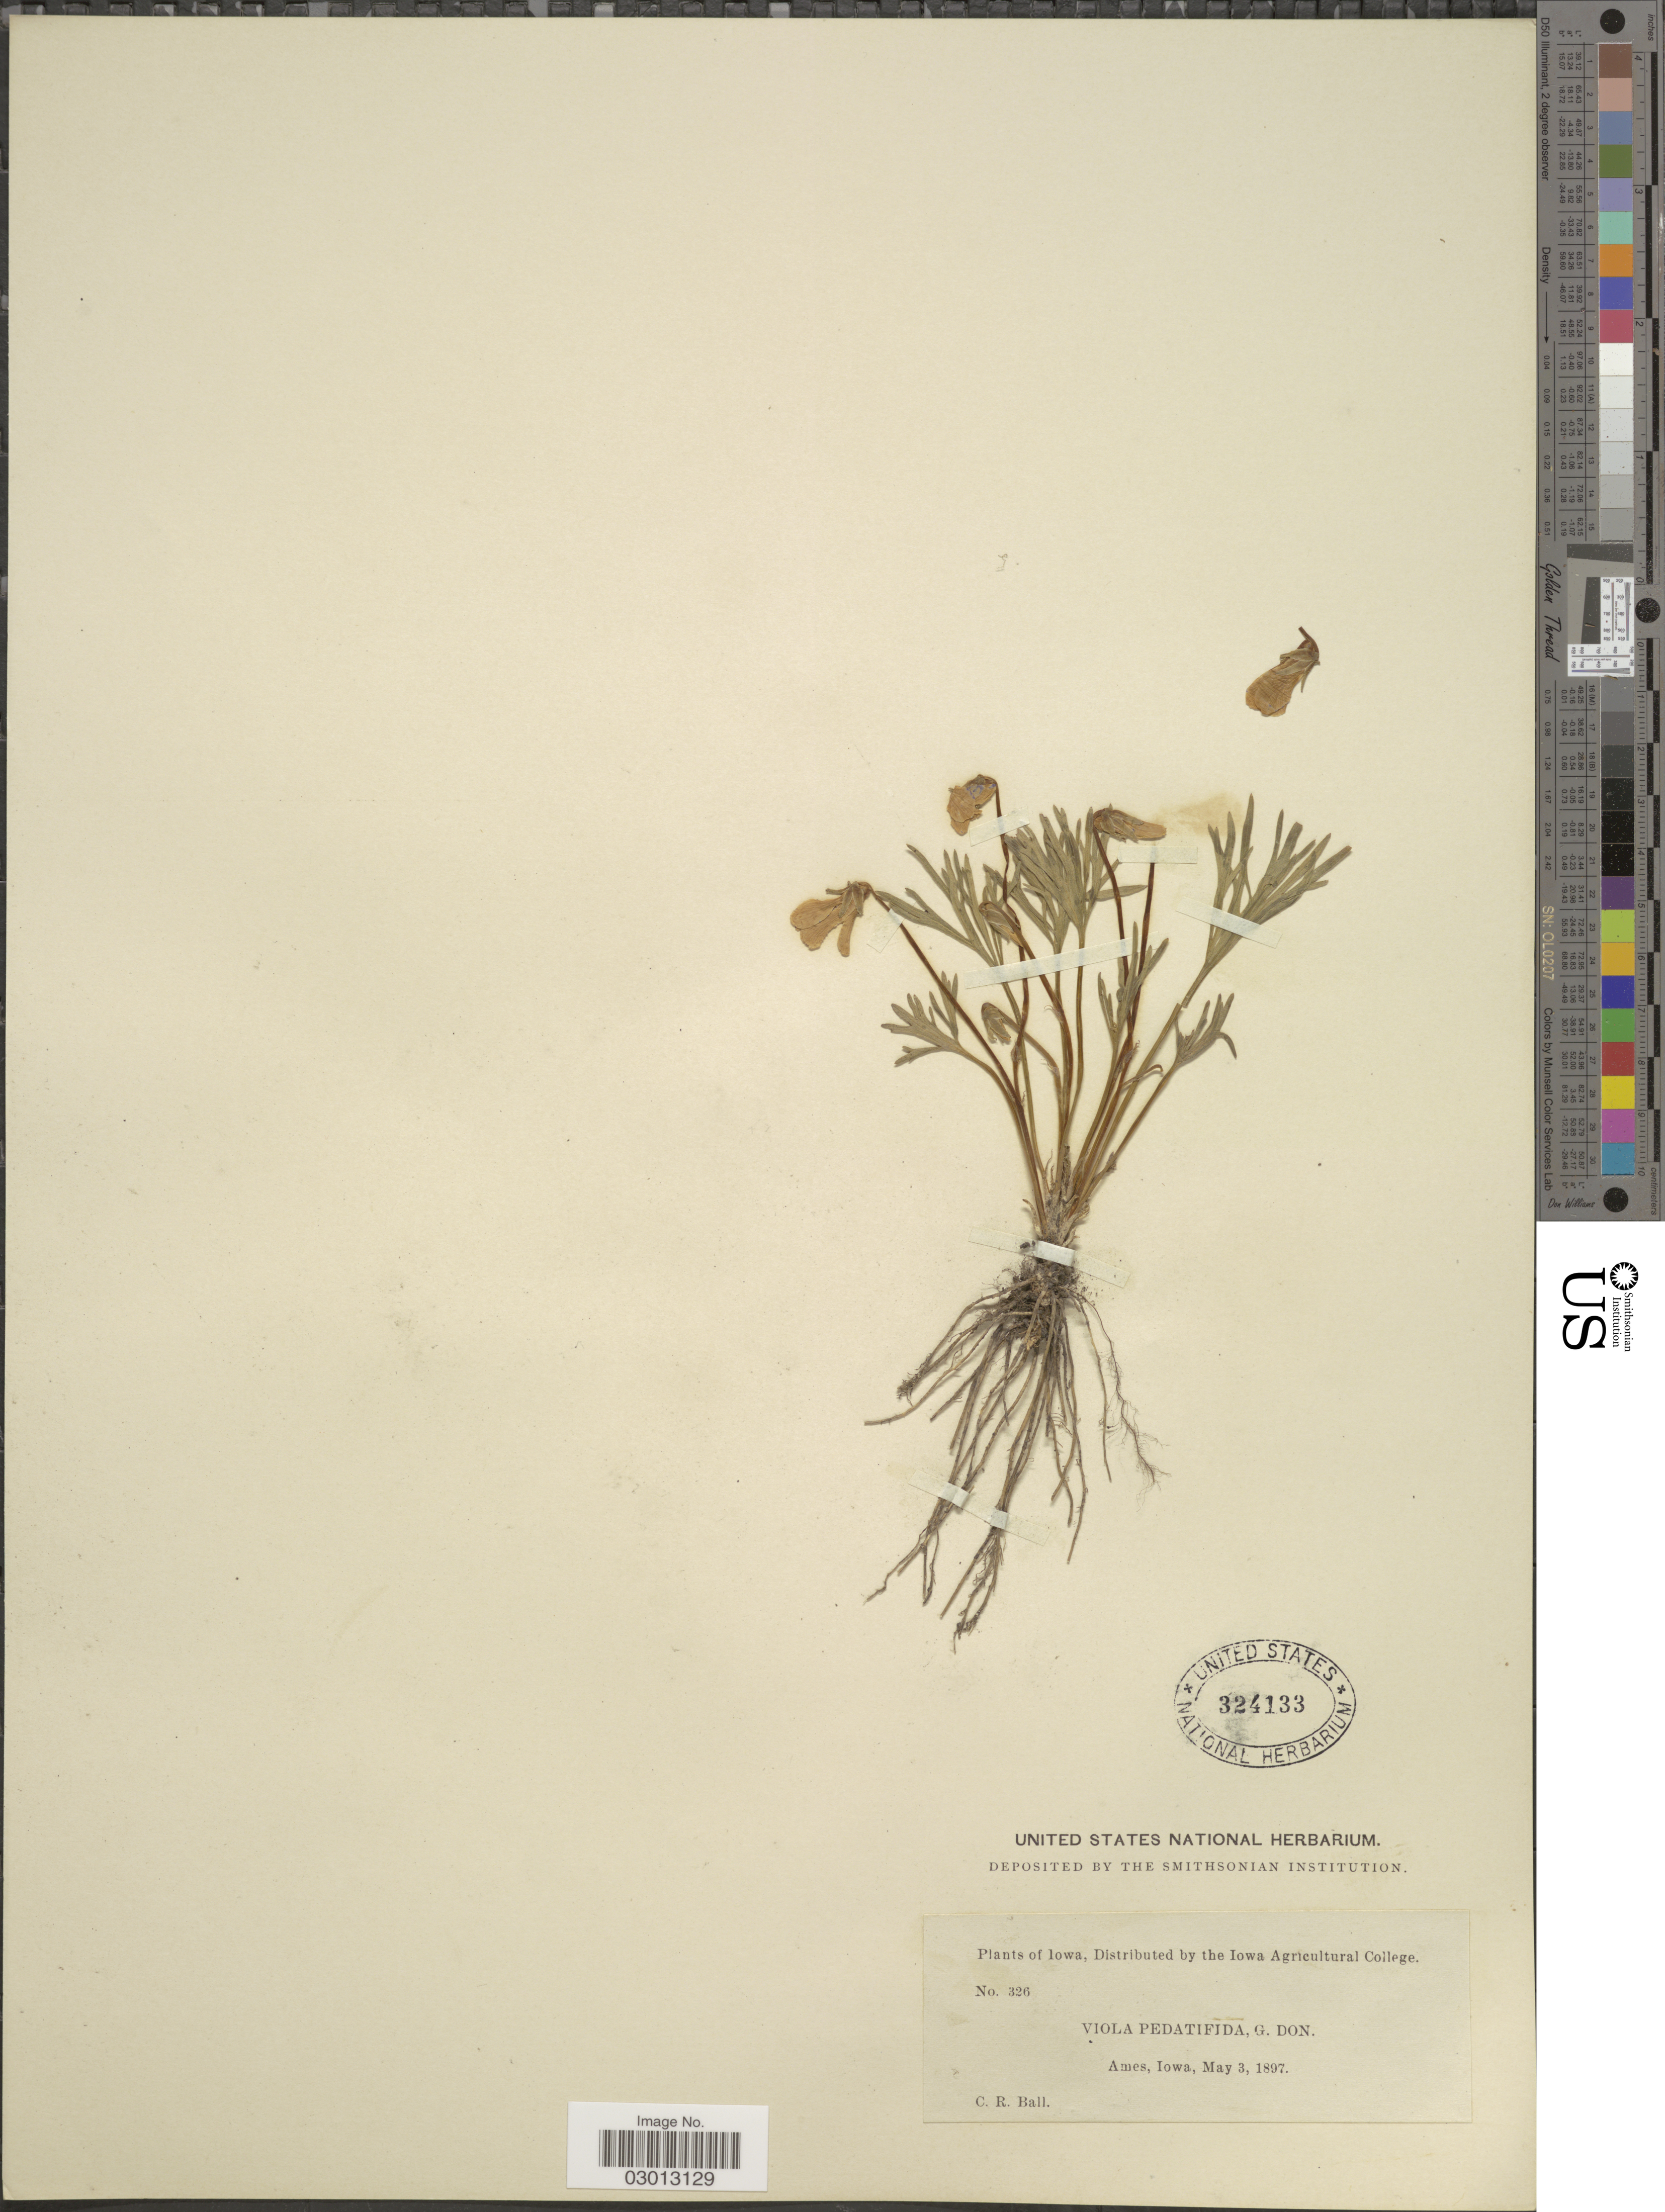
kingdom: Plantae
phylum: Tracheophyta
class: Magnoliopsida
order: Malpighiales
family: Violaceae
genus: Viola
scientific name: Viola pedatifida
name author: G. Don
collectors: C. R. Ball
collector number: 326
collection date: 1897-05-03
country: United States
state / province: Iowa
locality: Ames.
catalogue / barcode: US 324133